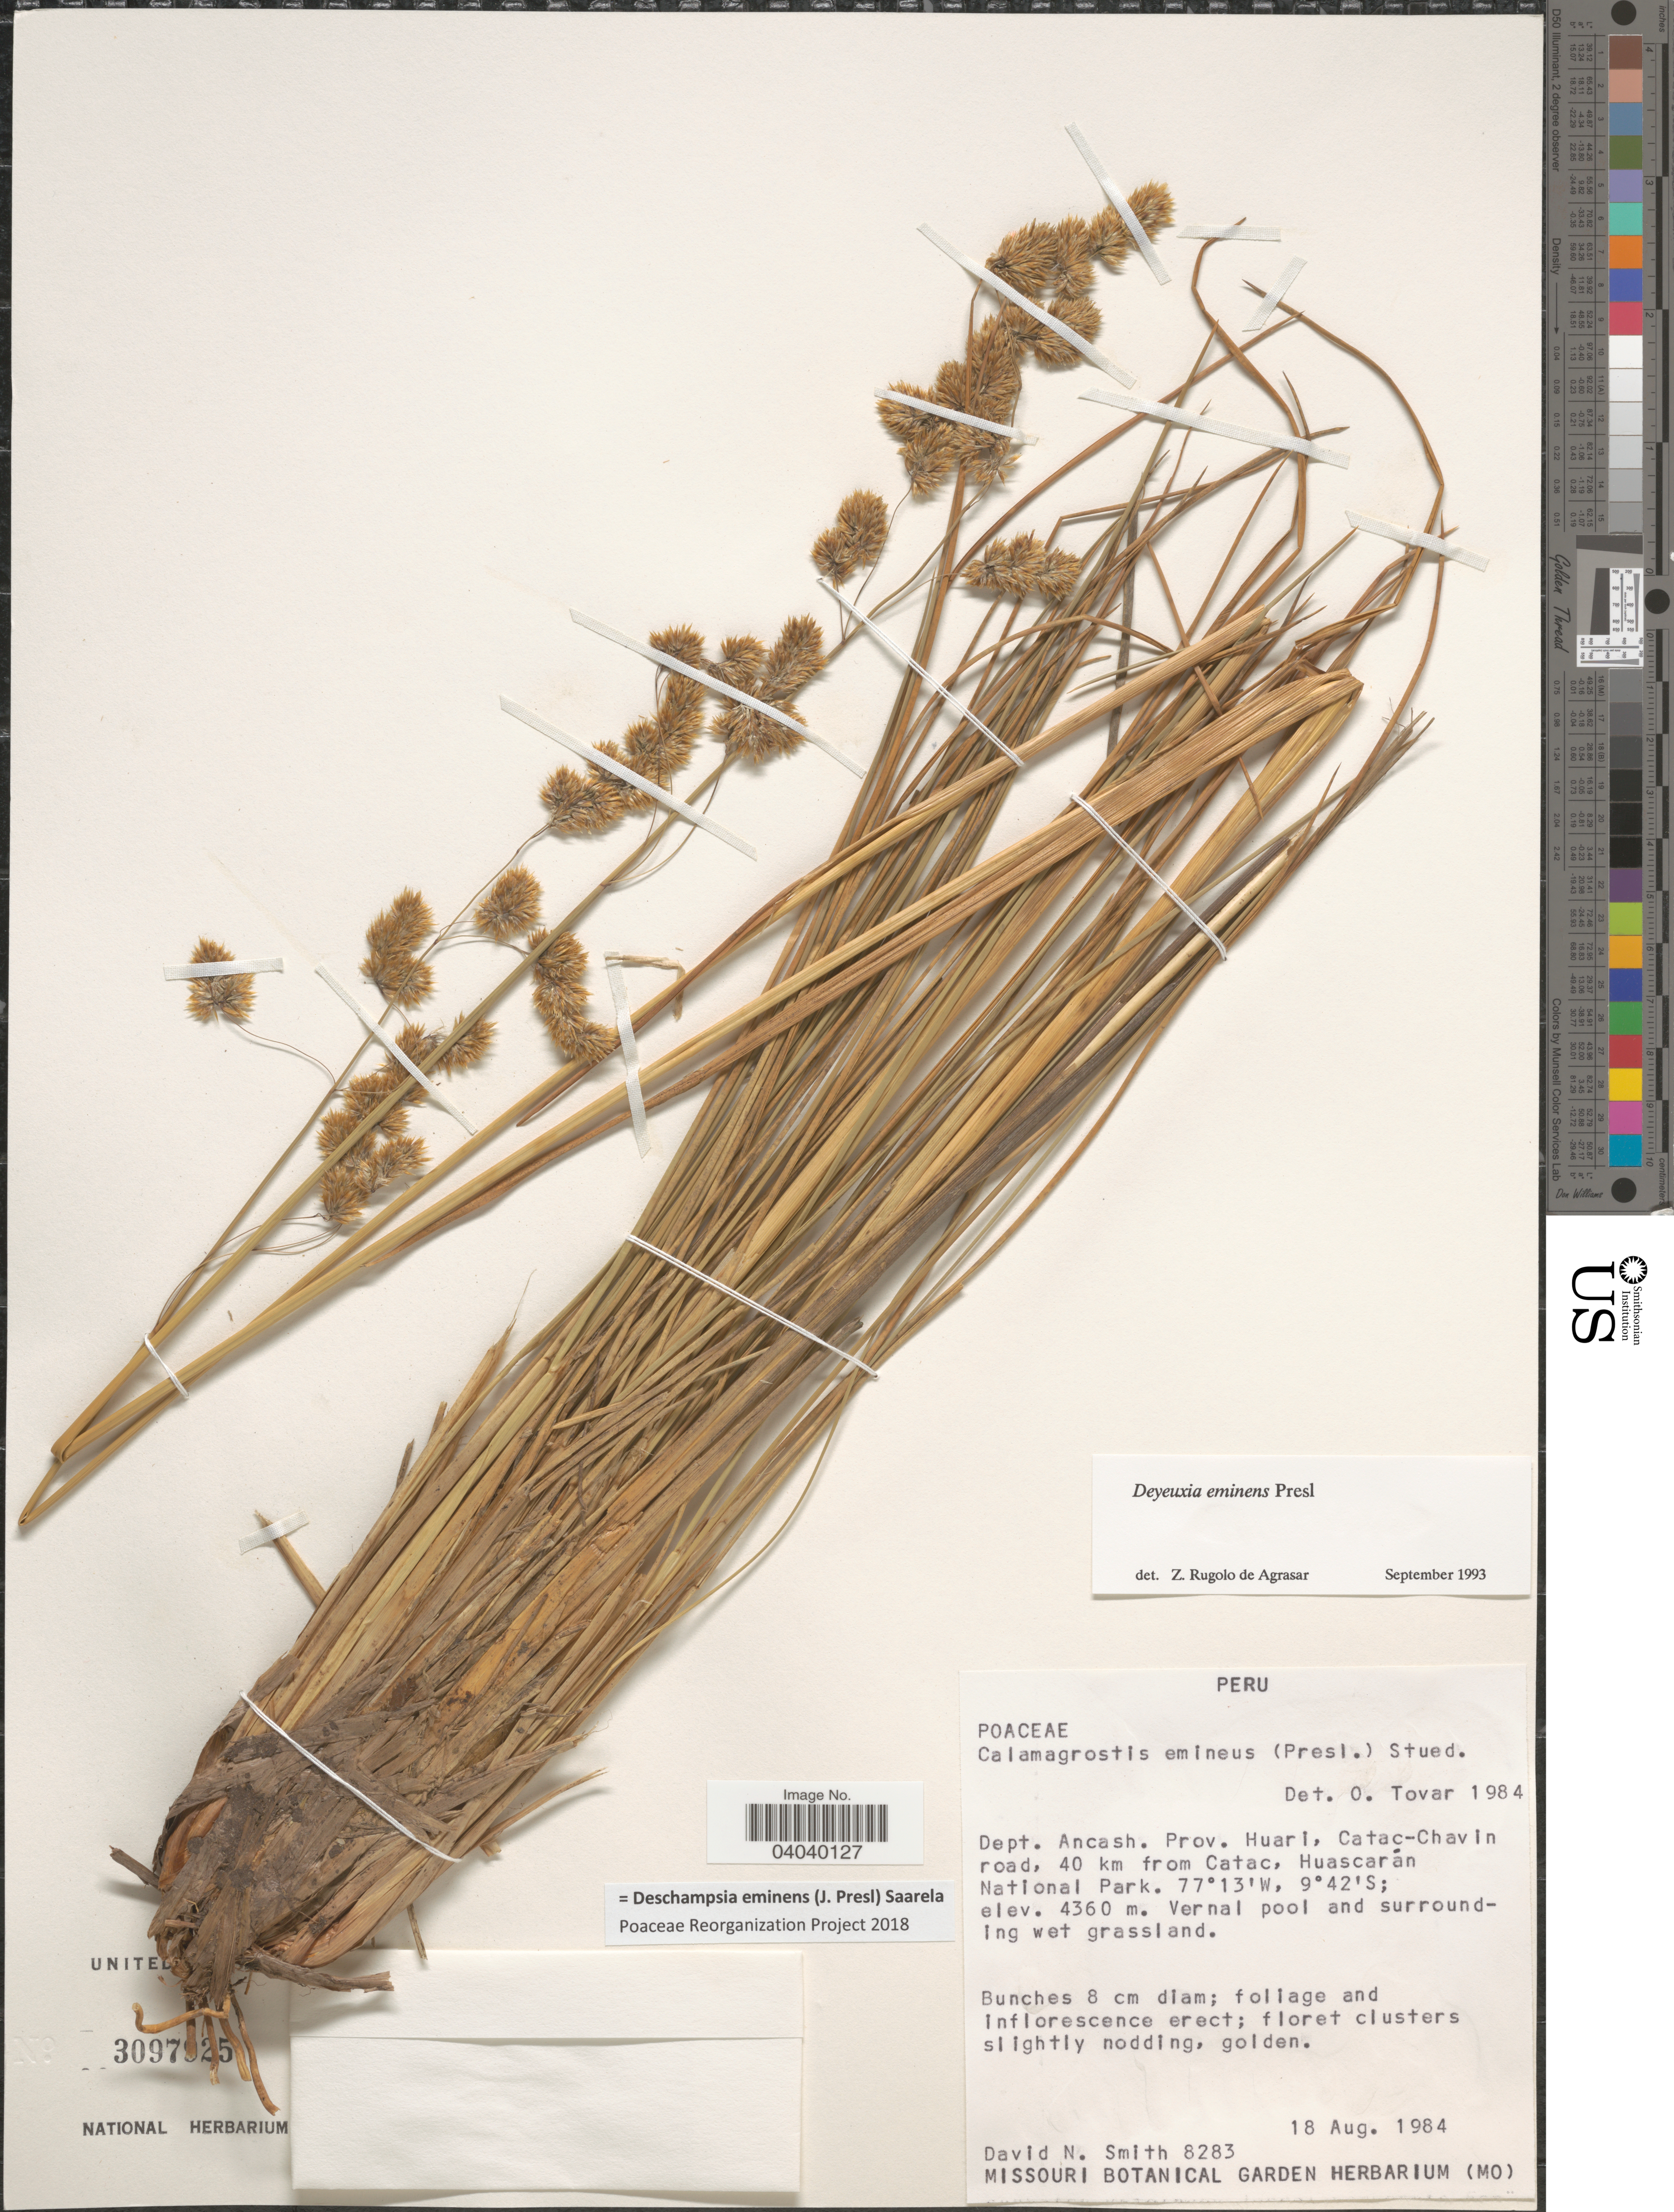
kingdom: Plantae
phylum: Tracheophyta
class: Liliopsida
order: Poales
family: Poaceae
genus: Deschampsia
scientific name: Deschampsia eminens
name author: (J. Presl) Saarela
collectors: D. Smith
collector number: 8283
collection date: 1984-08-18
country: Peru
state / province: Ancash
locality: Dept. Ancash. Prov. Huari, Catac-Chavin road, 40 km from Catac, Huascarán National Park.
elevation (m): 4360